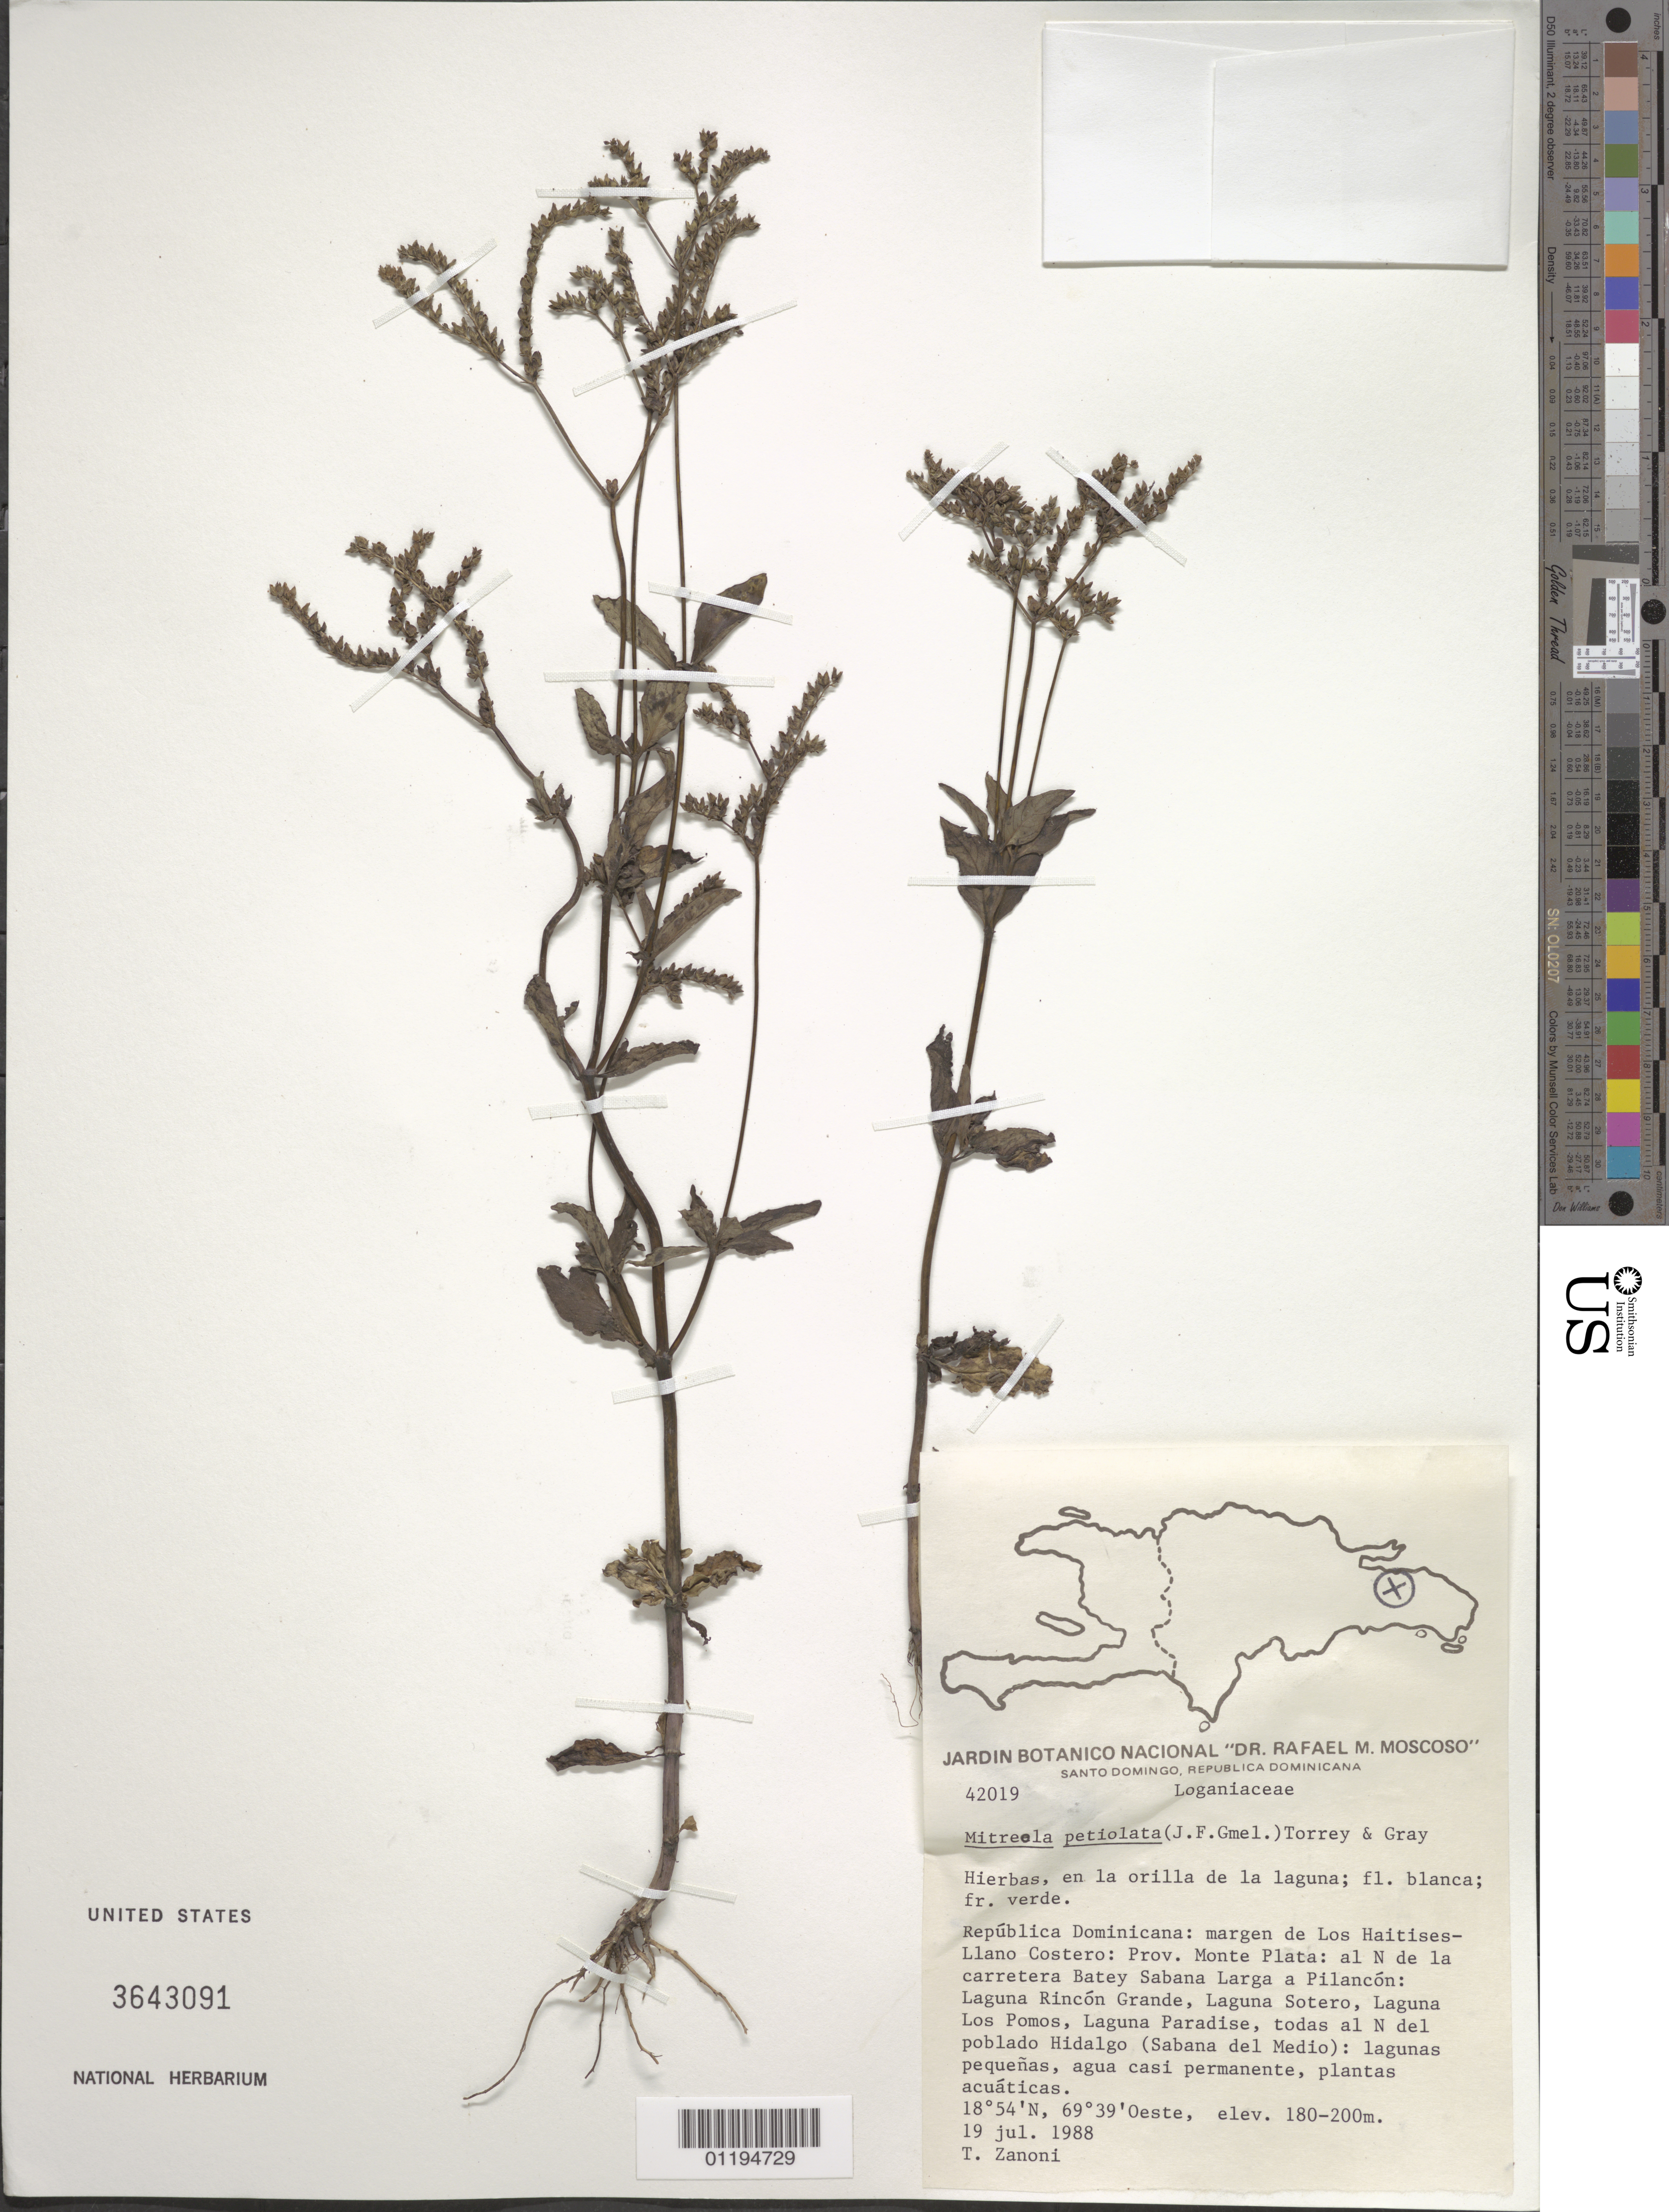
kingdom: Plantae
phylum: Tracheophyta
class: Magnoliopsida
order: Gentianales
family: Loganiaceae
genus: Mitreola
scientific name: Mitreola petiolata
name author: (J.F. Gmel.) Torr. & A. Gray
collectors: T. A. Zanoni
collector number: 42019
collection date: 1988-07-19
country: Dominican Republic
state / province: Monte Plata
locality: N of the Batey Sabana Larga and Pilancon rds.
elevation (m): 180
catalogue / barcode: US 3643091